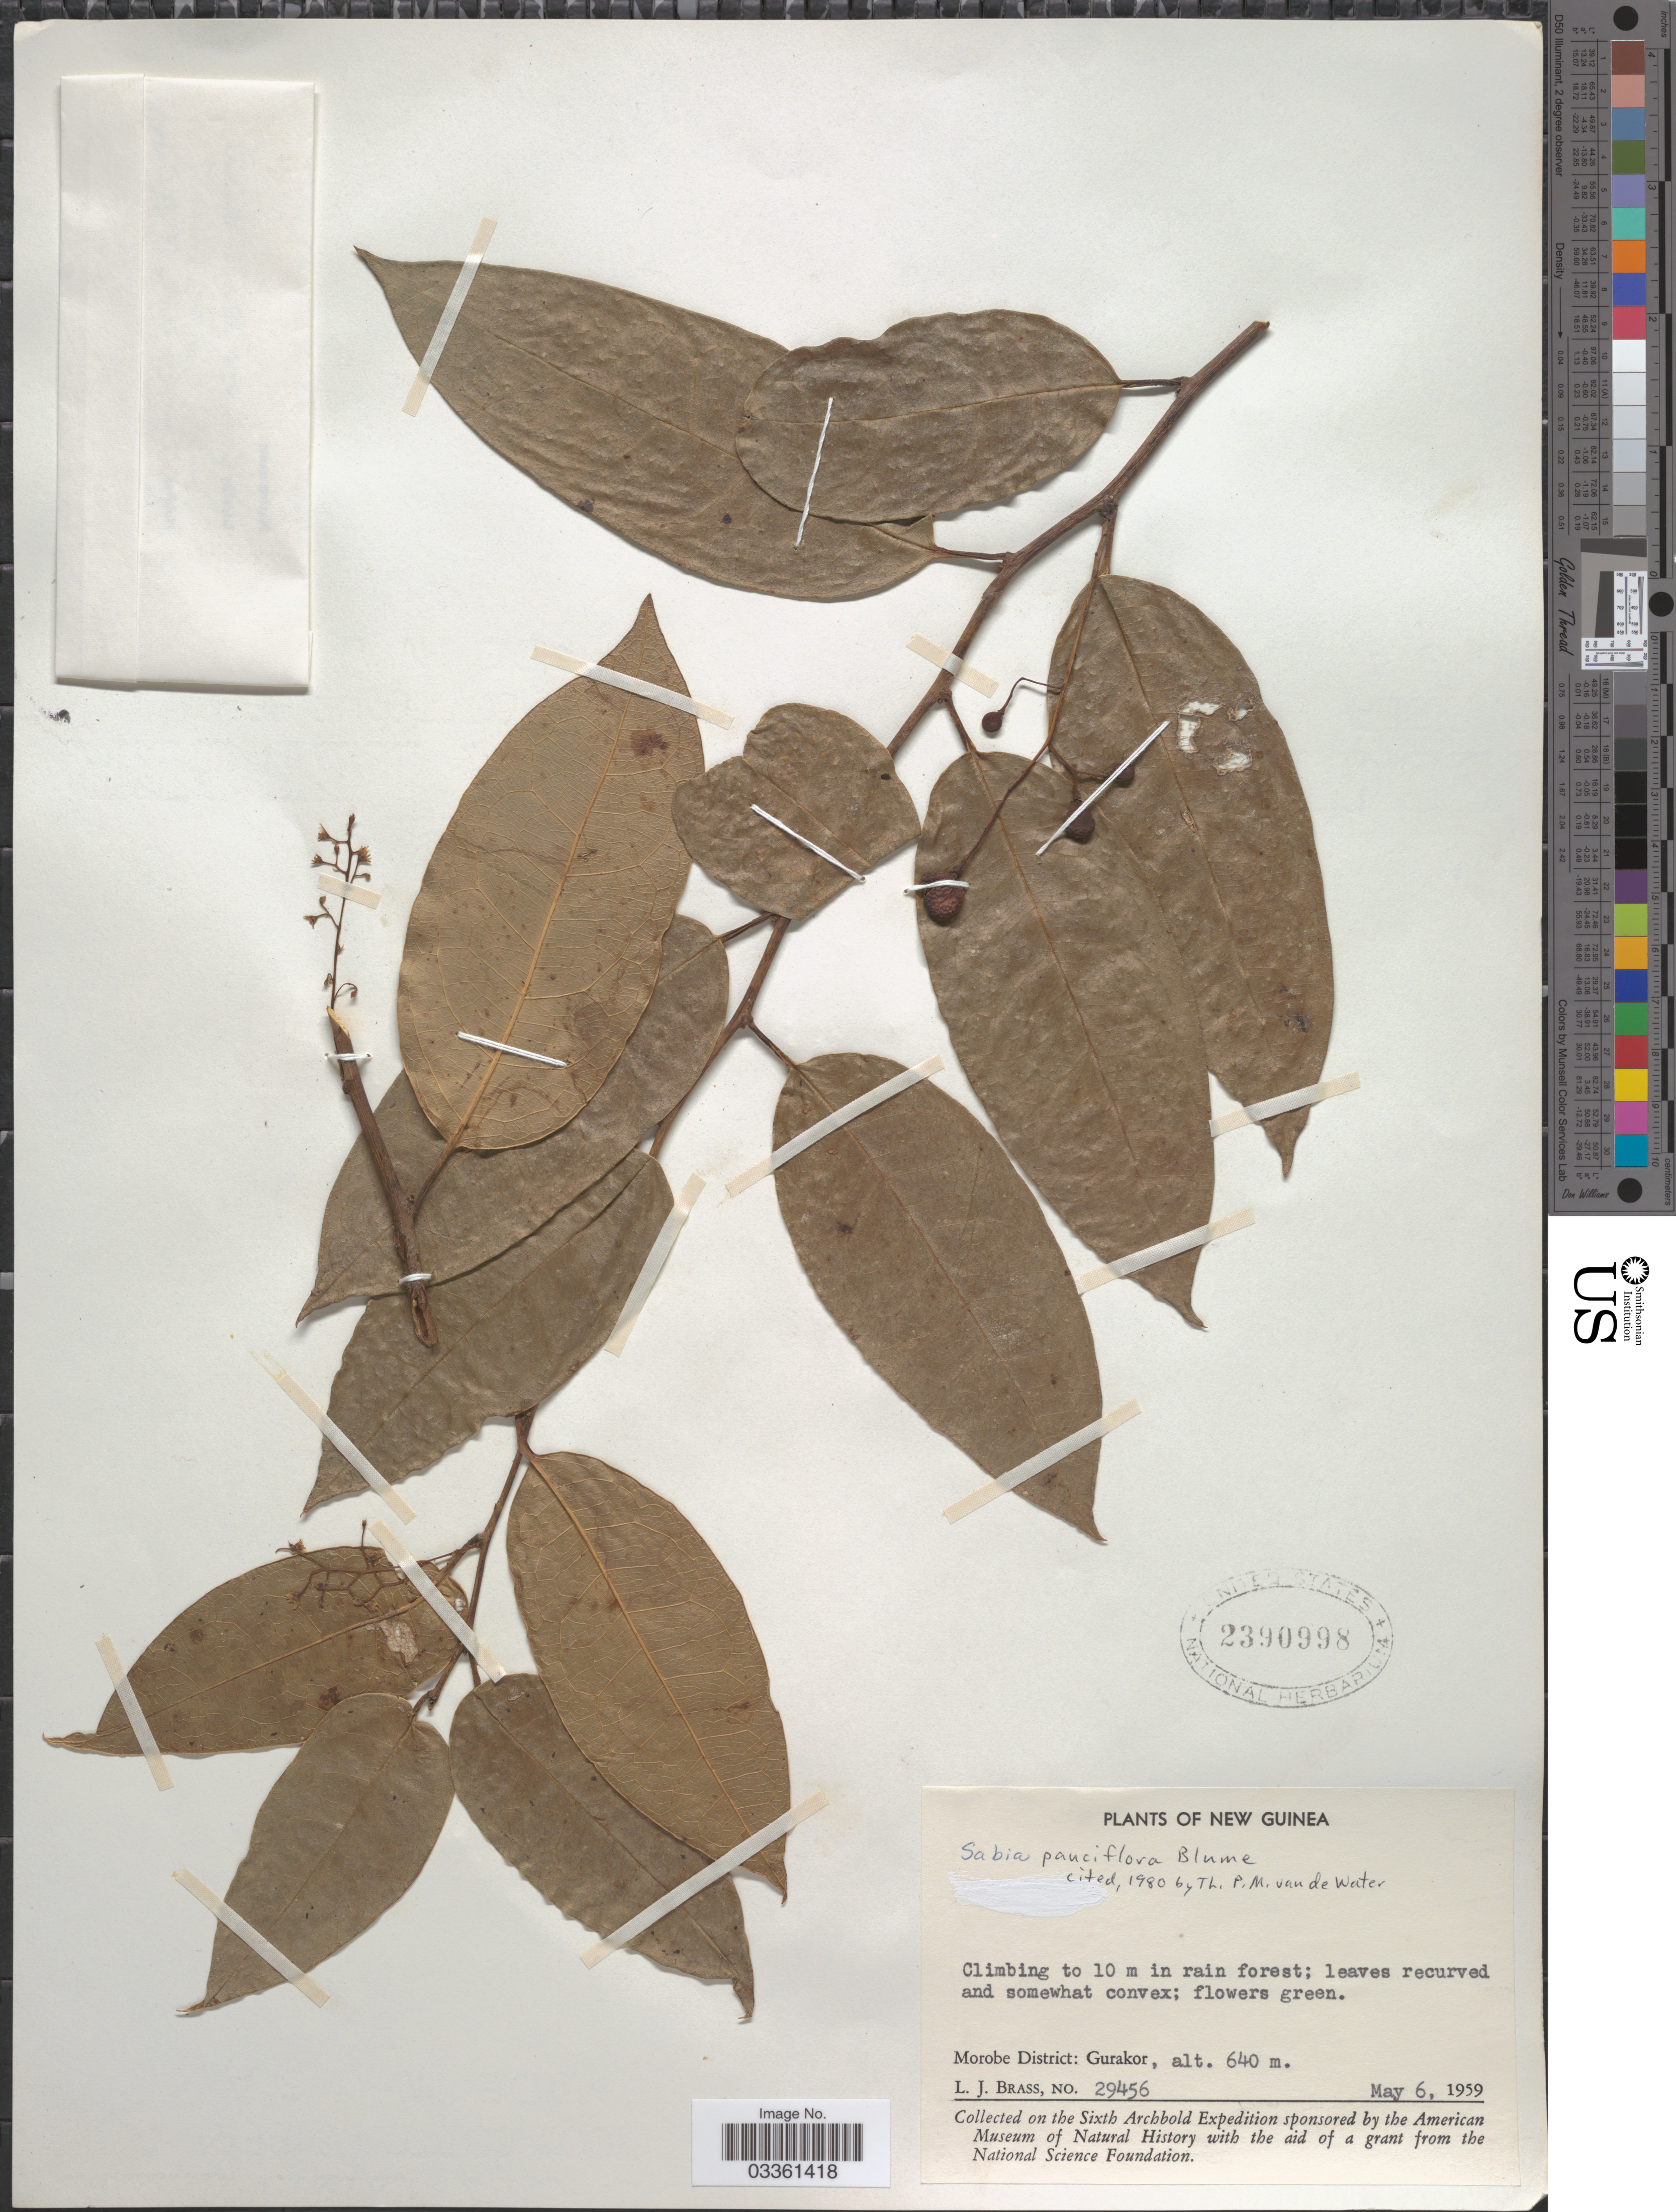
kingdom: Plantae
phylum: Tracheophyta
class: Magnoliopsida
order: Proteales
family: Sabiaceae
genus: Sabia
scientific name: Sabia pauciflora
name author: Blume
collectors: L. J. Brass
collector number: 29456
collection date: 1959-05-06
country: Papua New Guinea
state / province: Morobe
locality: New Guinea. Morobe District: Gurakor.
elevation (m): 640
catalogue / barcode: US 2390998